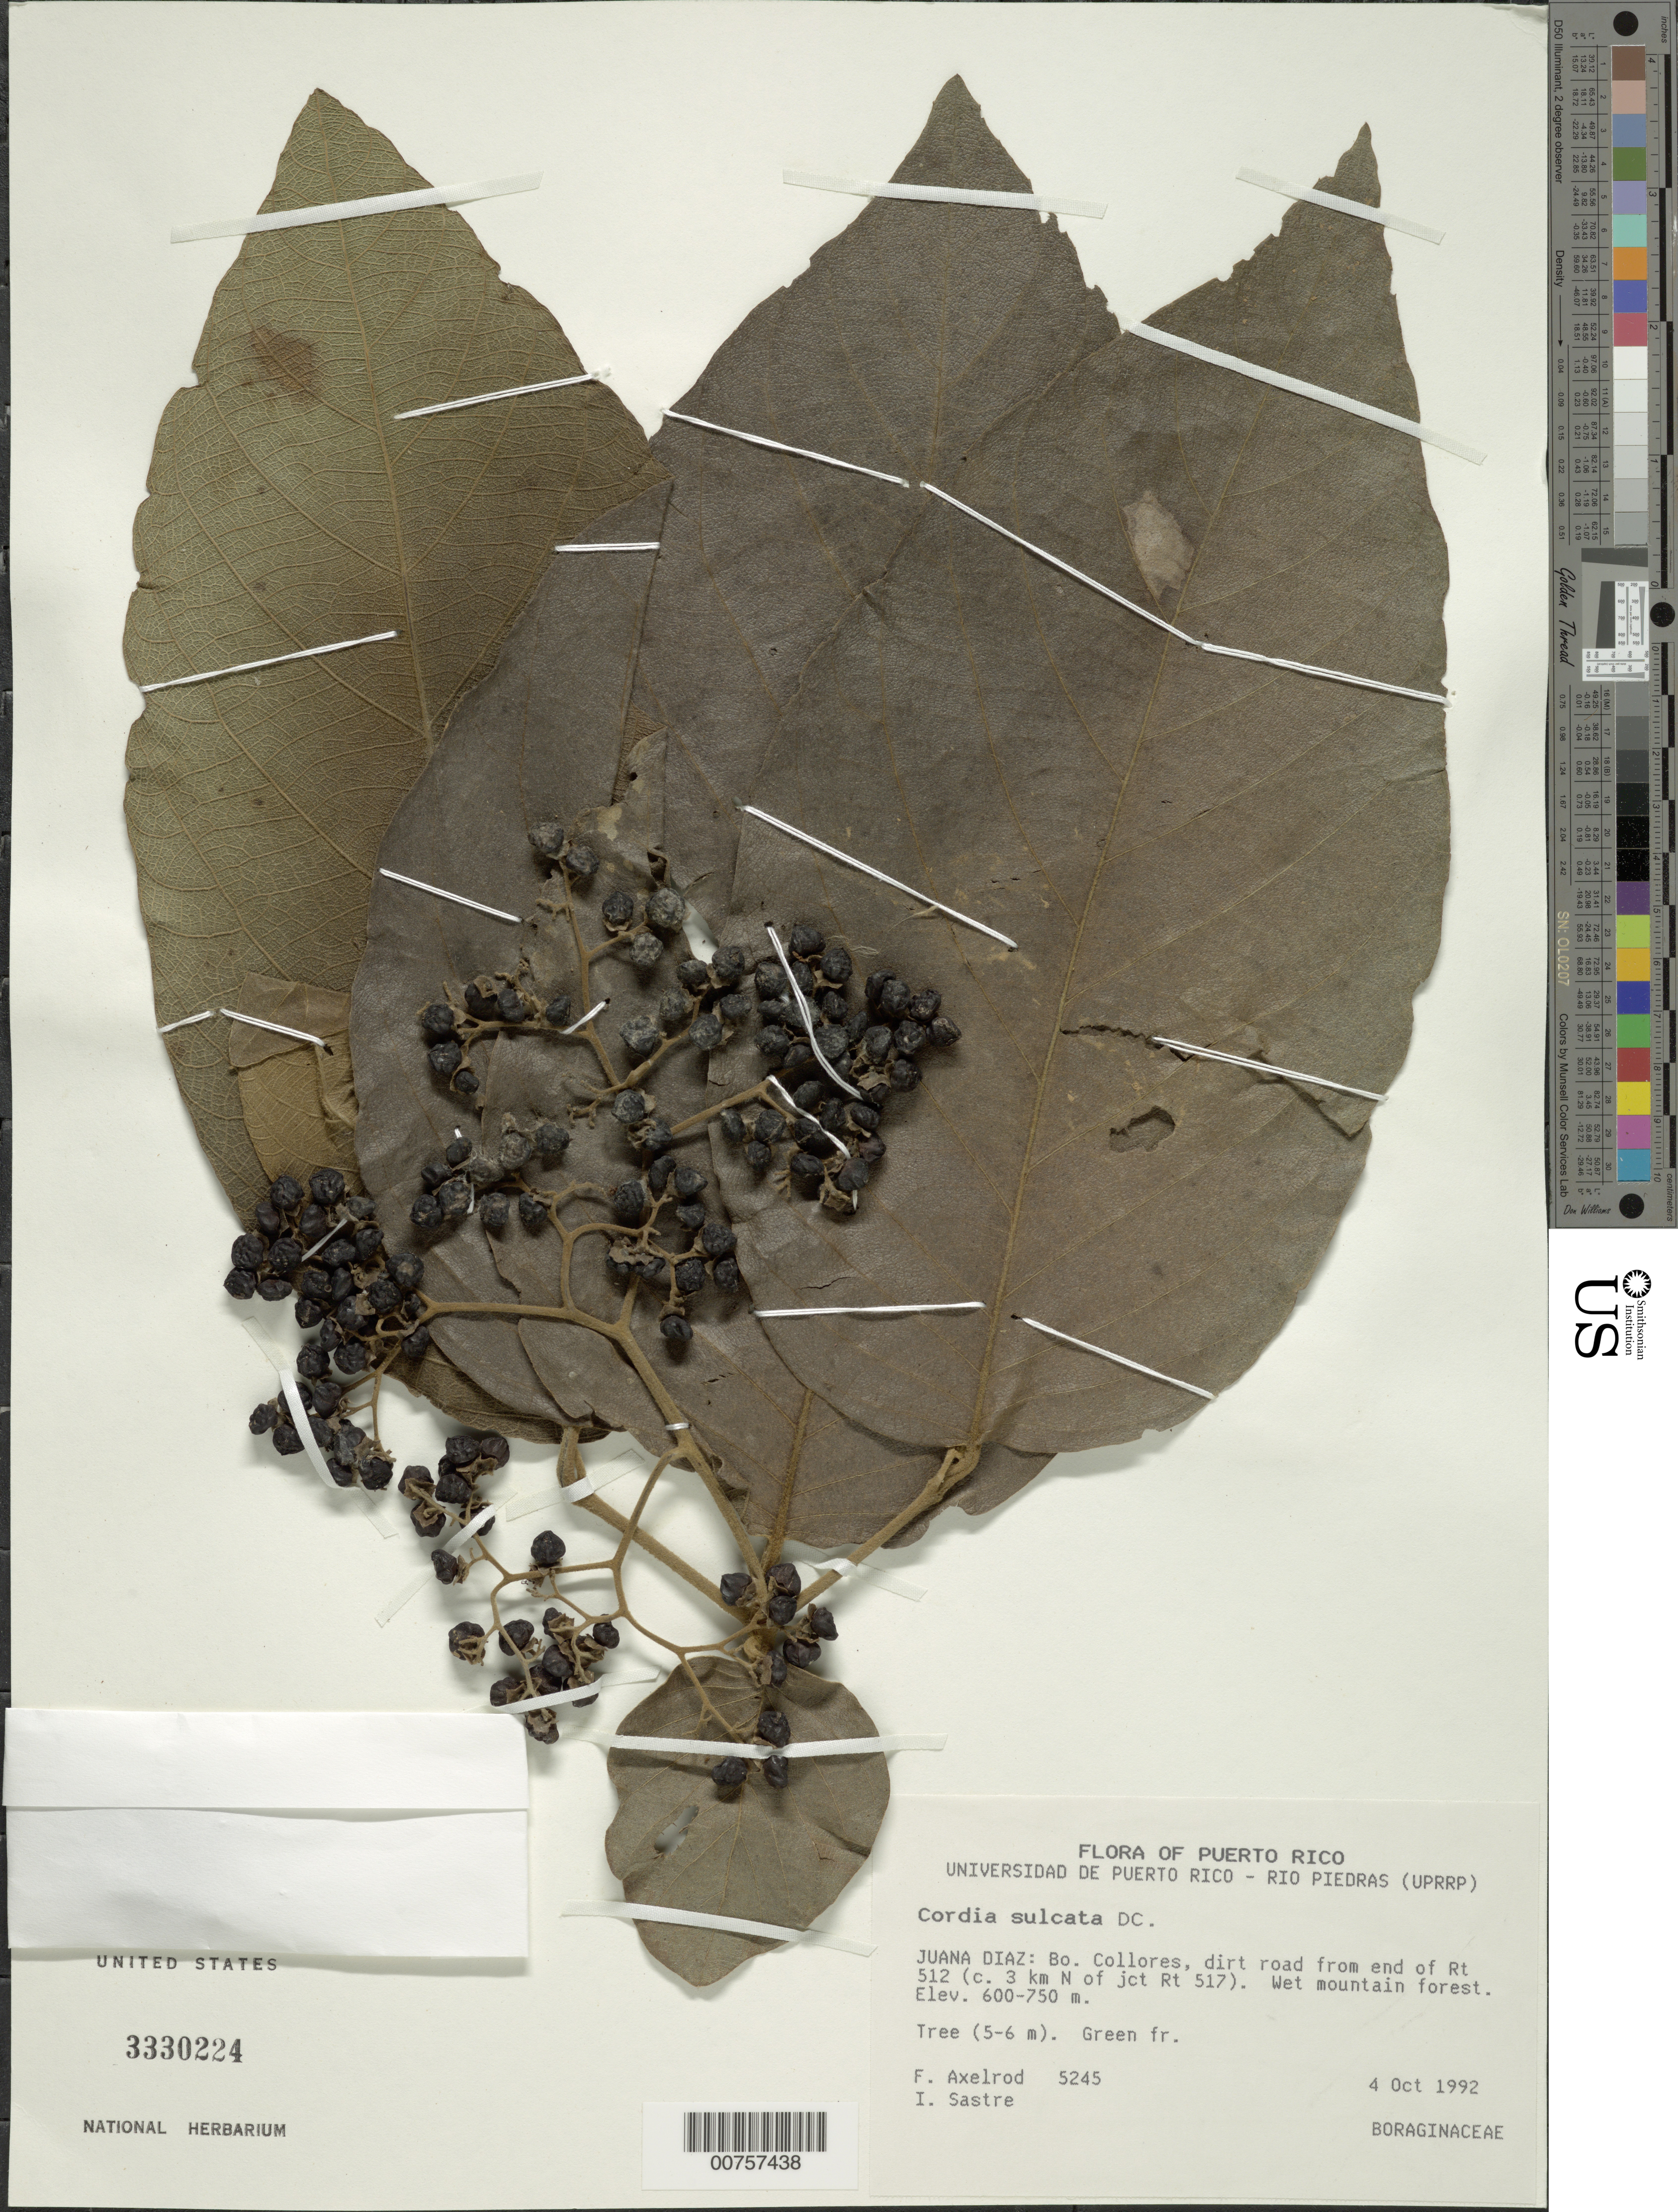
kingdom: Plantae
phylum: Tracheophyta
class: Magnoliopsida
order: Boraginales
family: Cordiaceae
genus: Cordia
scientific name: Cordia sulcata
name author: DC.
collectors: F. S. Axelrod & I. Sastre-de Jesús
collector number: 5245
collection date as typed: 04 Oct 1992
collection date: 1992-10-04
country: Puerto Rico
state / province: Juana Díaz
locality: Juana Díaz: Bo. Collores, dirt road from end of Rt 512 (ca. 3 km N of jct Rt 517)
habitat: Wet mountain forest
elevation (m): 600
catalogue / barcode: US 3330224